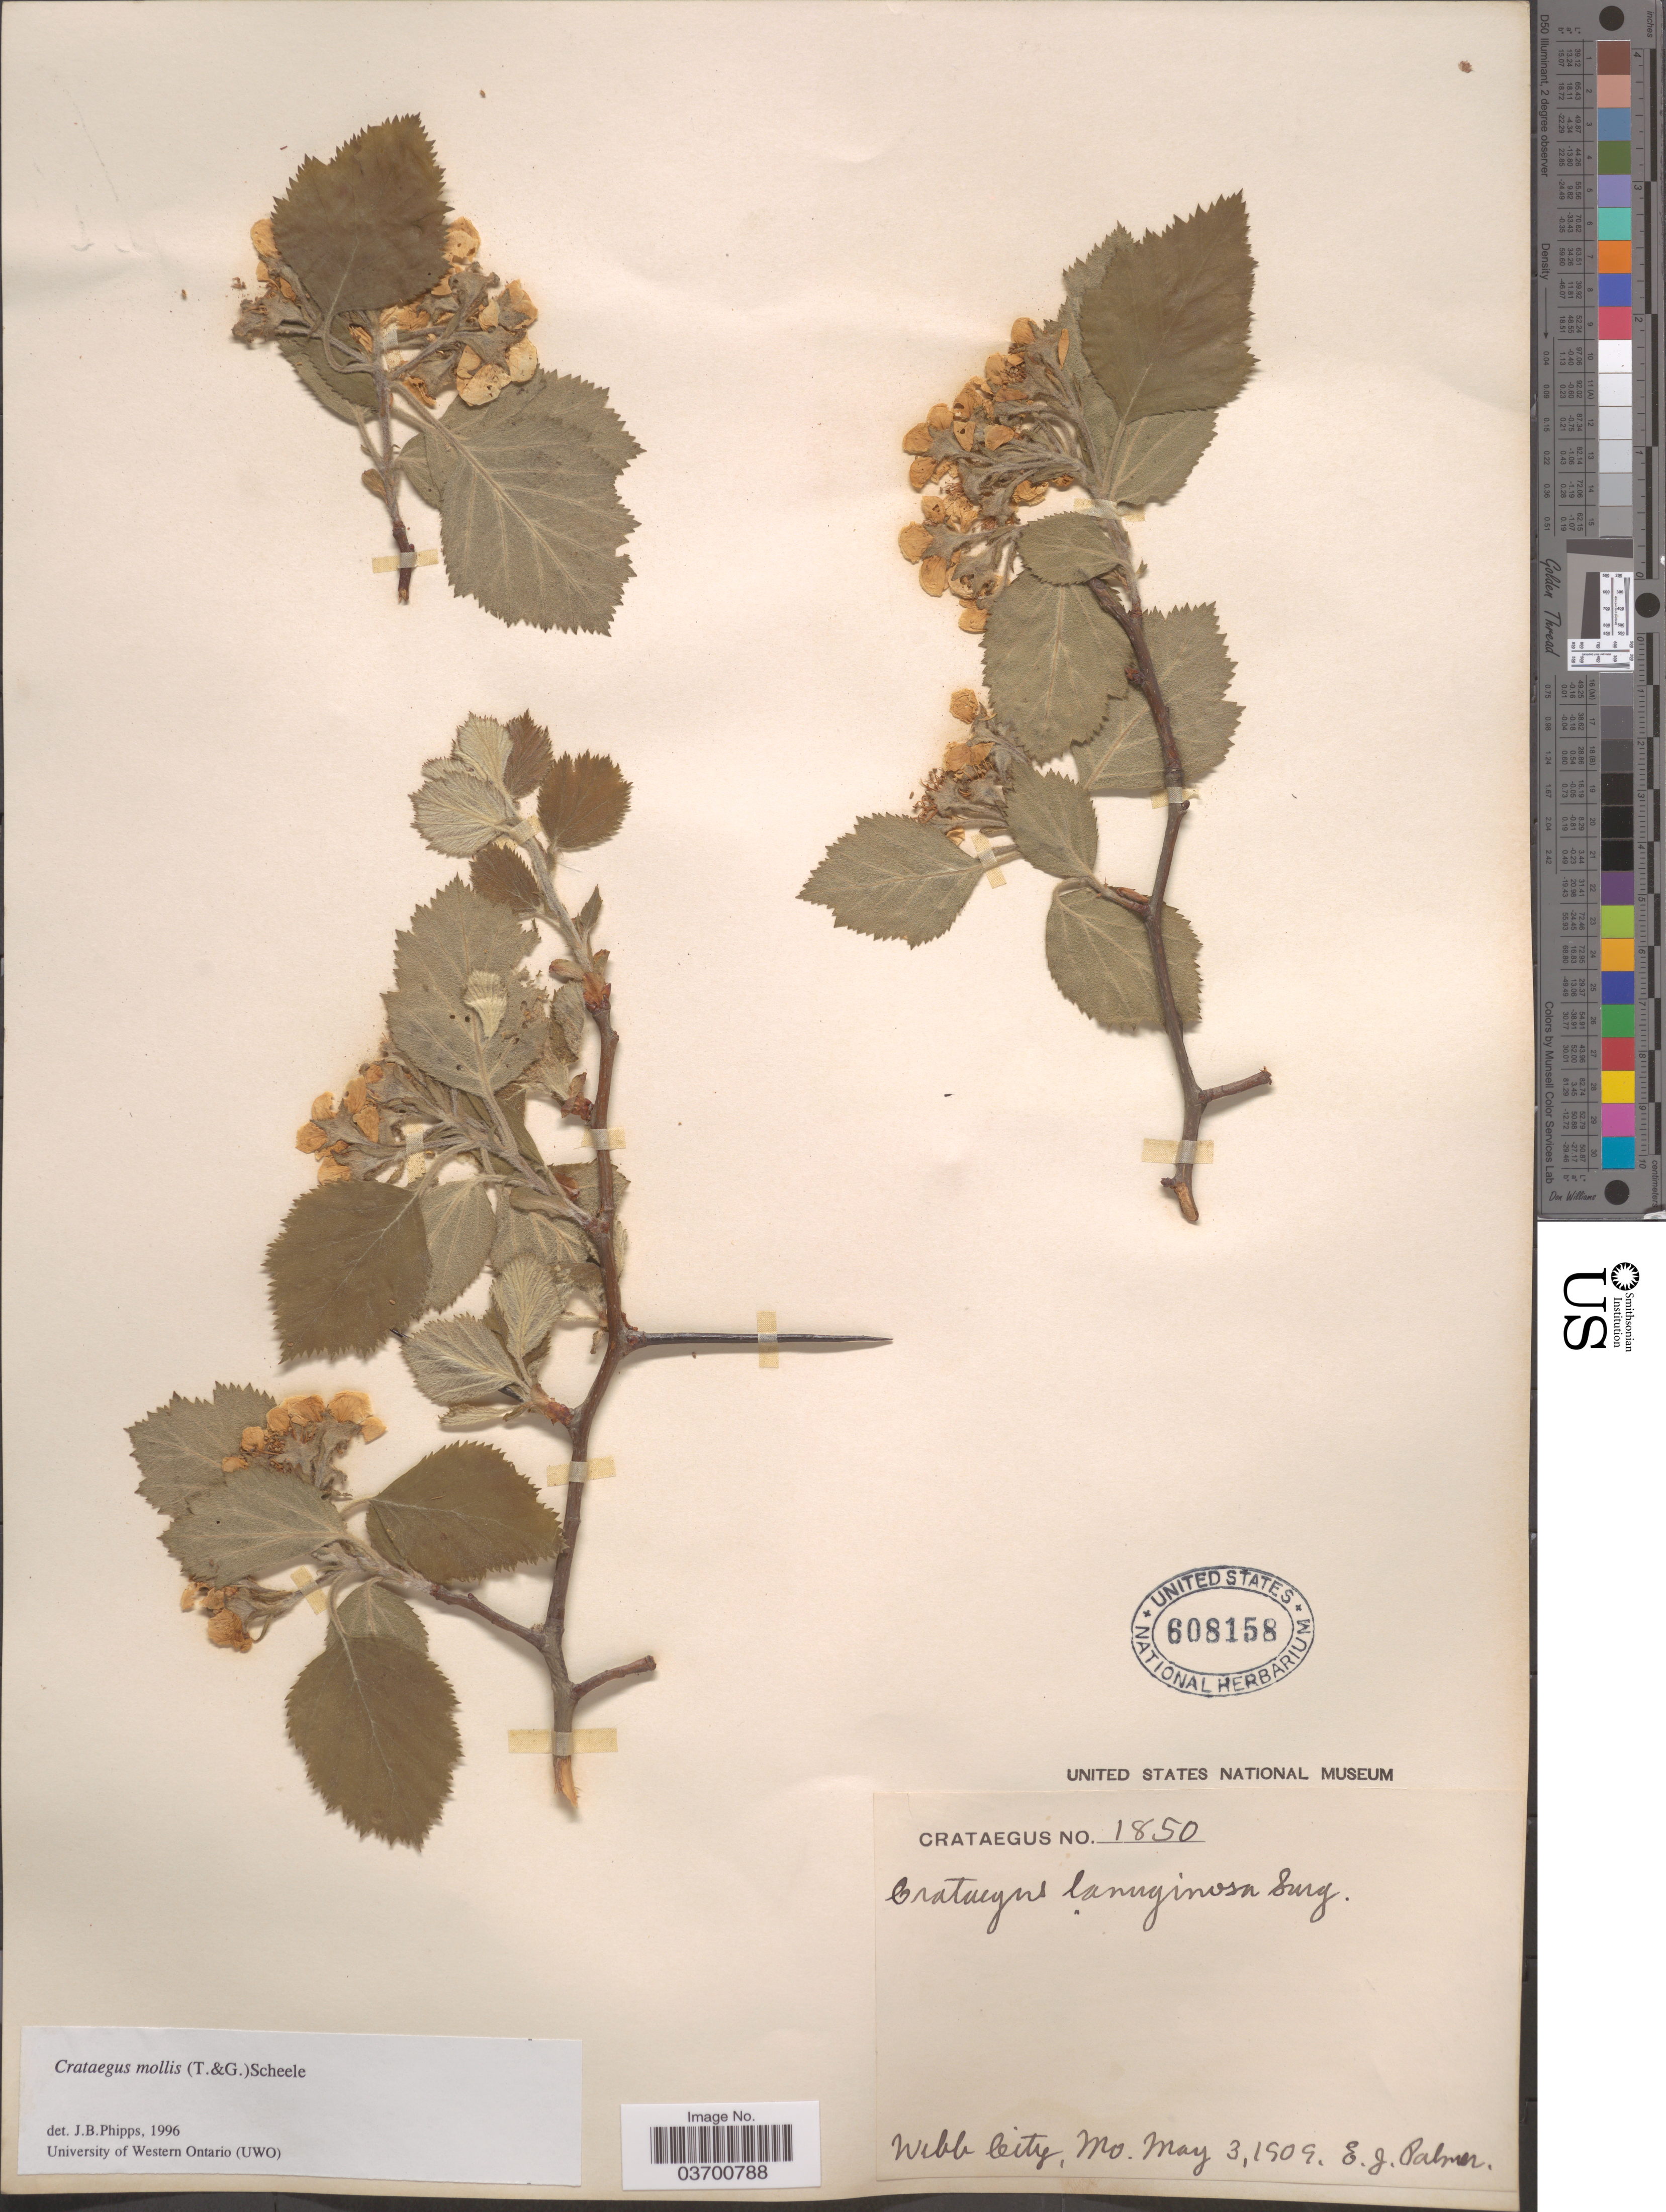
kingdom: Plantae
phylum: Tracheophyta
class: Magnoliopsida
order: Rosales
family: Rosaceae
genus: Crataegus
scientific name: Crataegus mollis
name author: (Torr. & A. Gray) Scheele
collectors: E. J. Palmer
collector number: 1850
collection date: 1909-05-03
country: United States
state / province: Missouri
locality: Webb City.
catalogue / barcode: US 608158